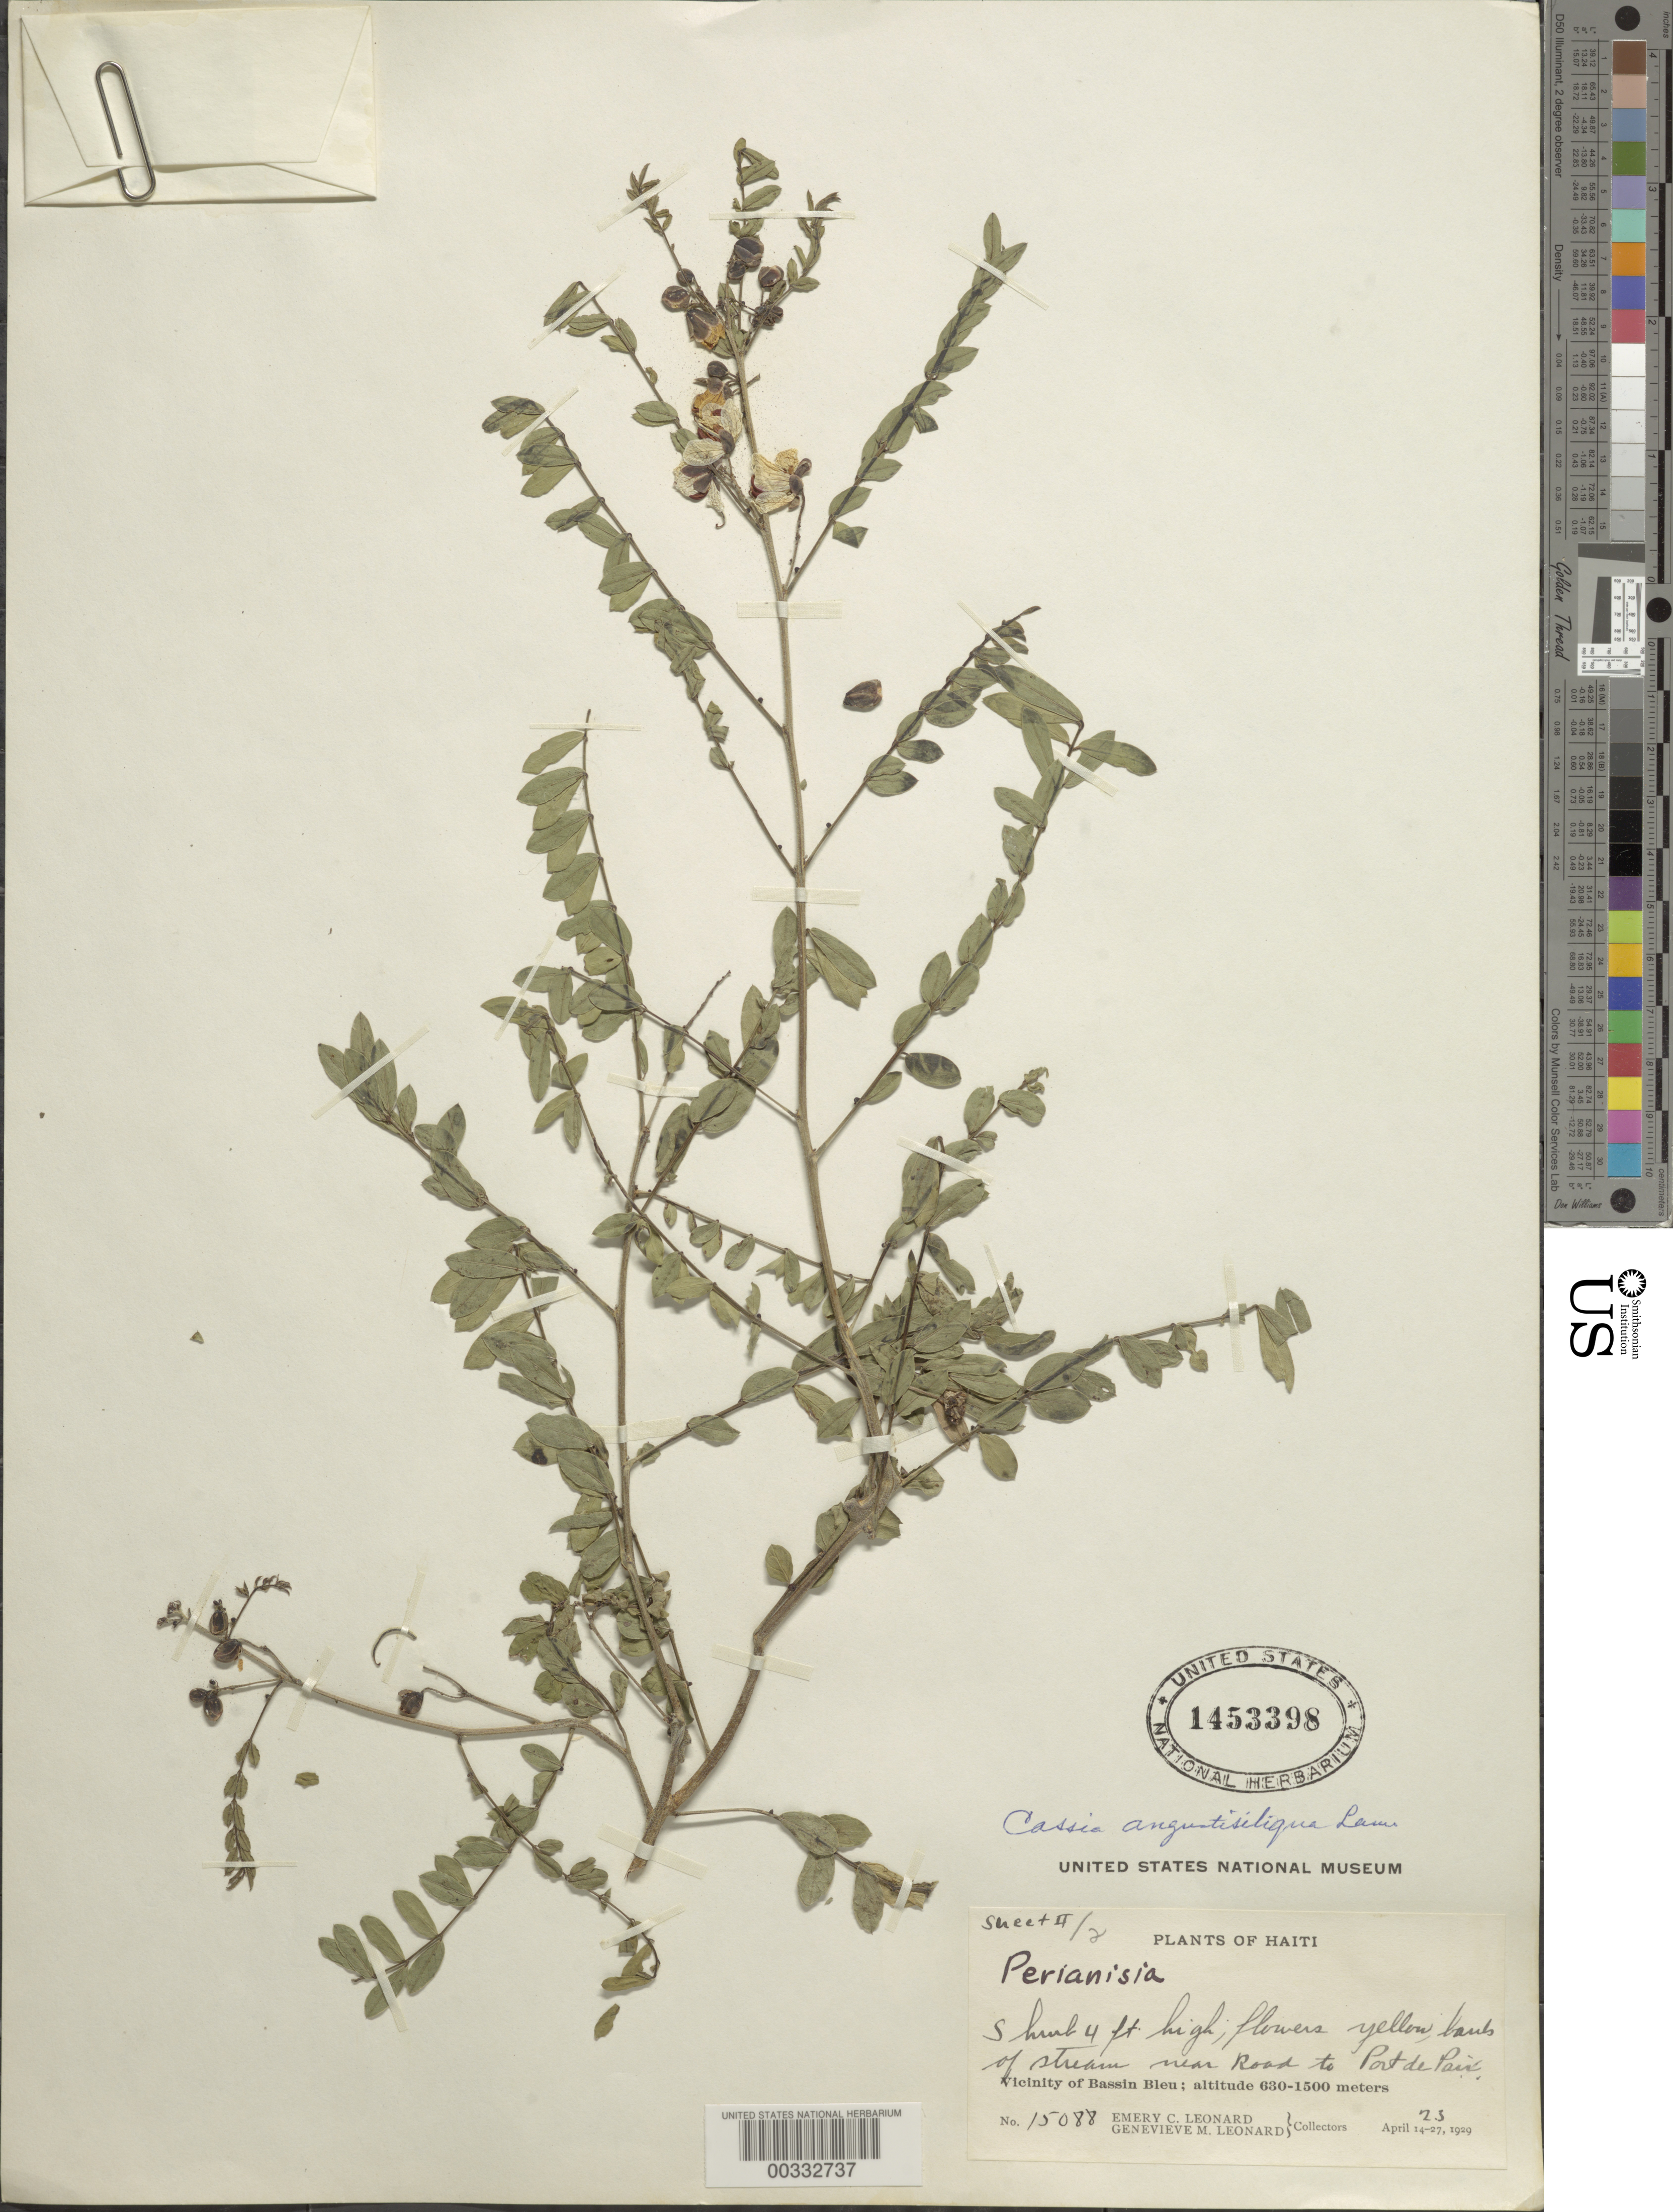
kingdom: Plantae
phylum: Tracheophyta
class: Magnoliopsida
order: Fabales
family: Fabaceae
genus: Senna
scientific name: Senna angustisiliqua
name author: (Lam.) H.S. Irwin & Barneby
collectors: E. C. Leonard & G. M. Leonard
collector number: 15088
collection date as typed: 23 Apr 1929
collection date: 1929-04-23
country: Haiti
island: Hispaniola Island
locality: Near road to cort de paix, vicinity of bassin bleu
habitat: Bank of stream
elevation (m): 630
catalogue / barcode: US 1453398